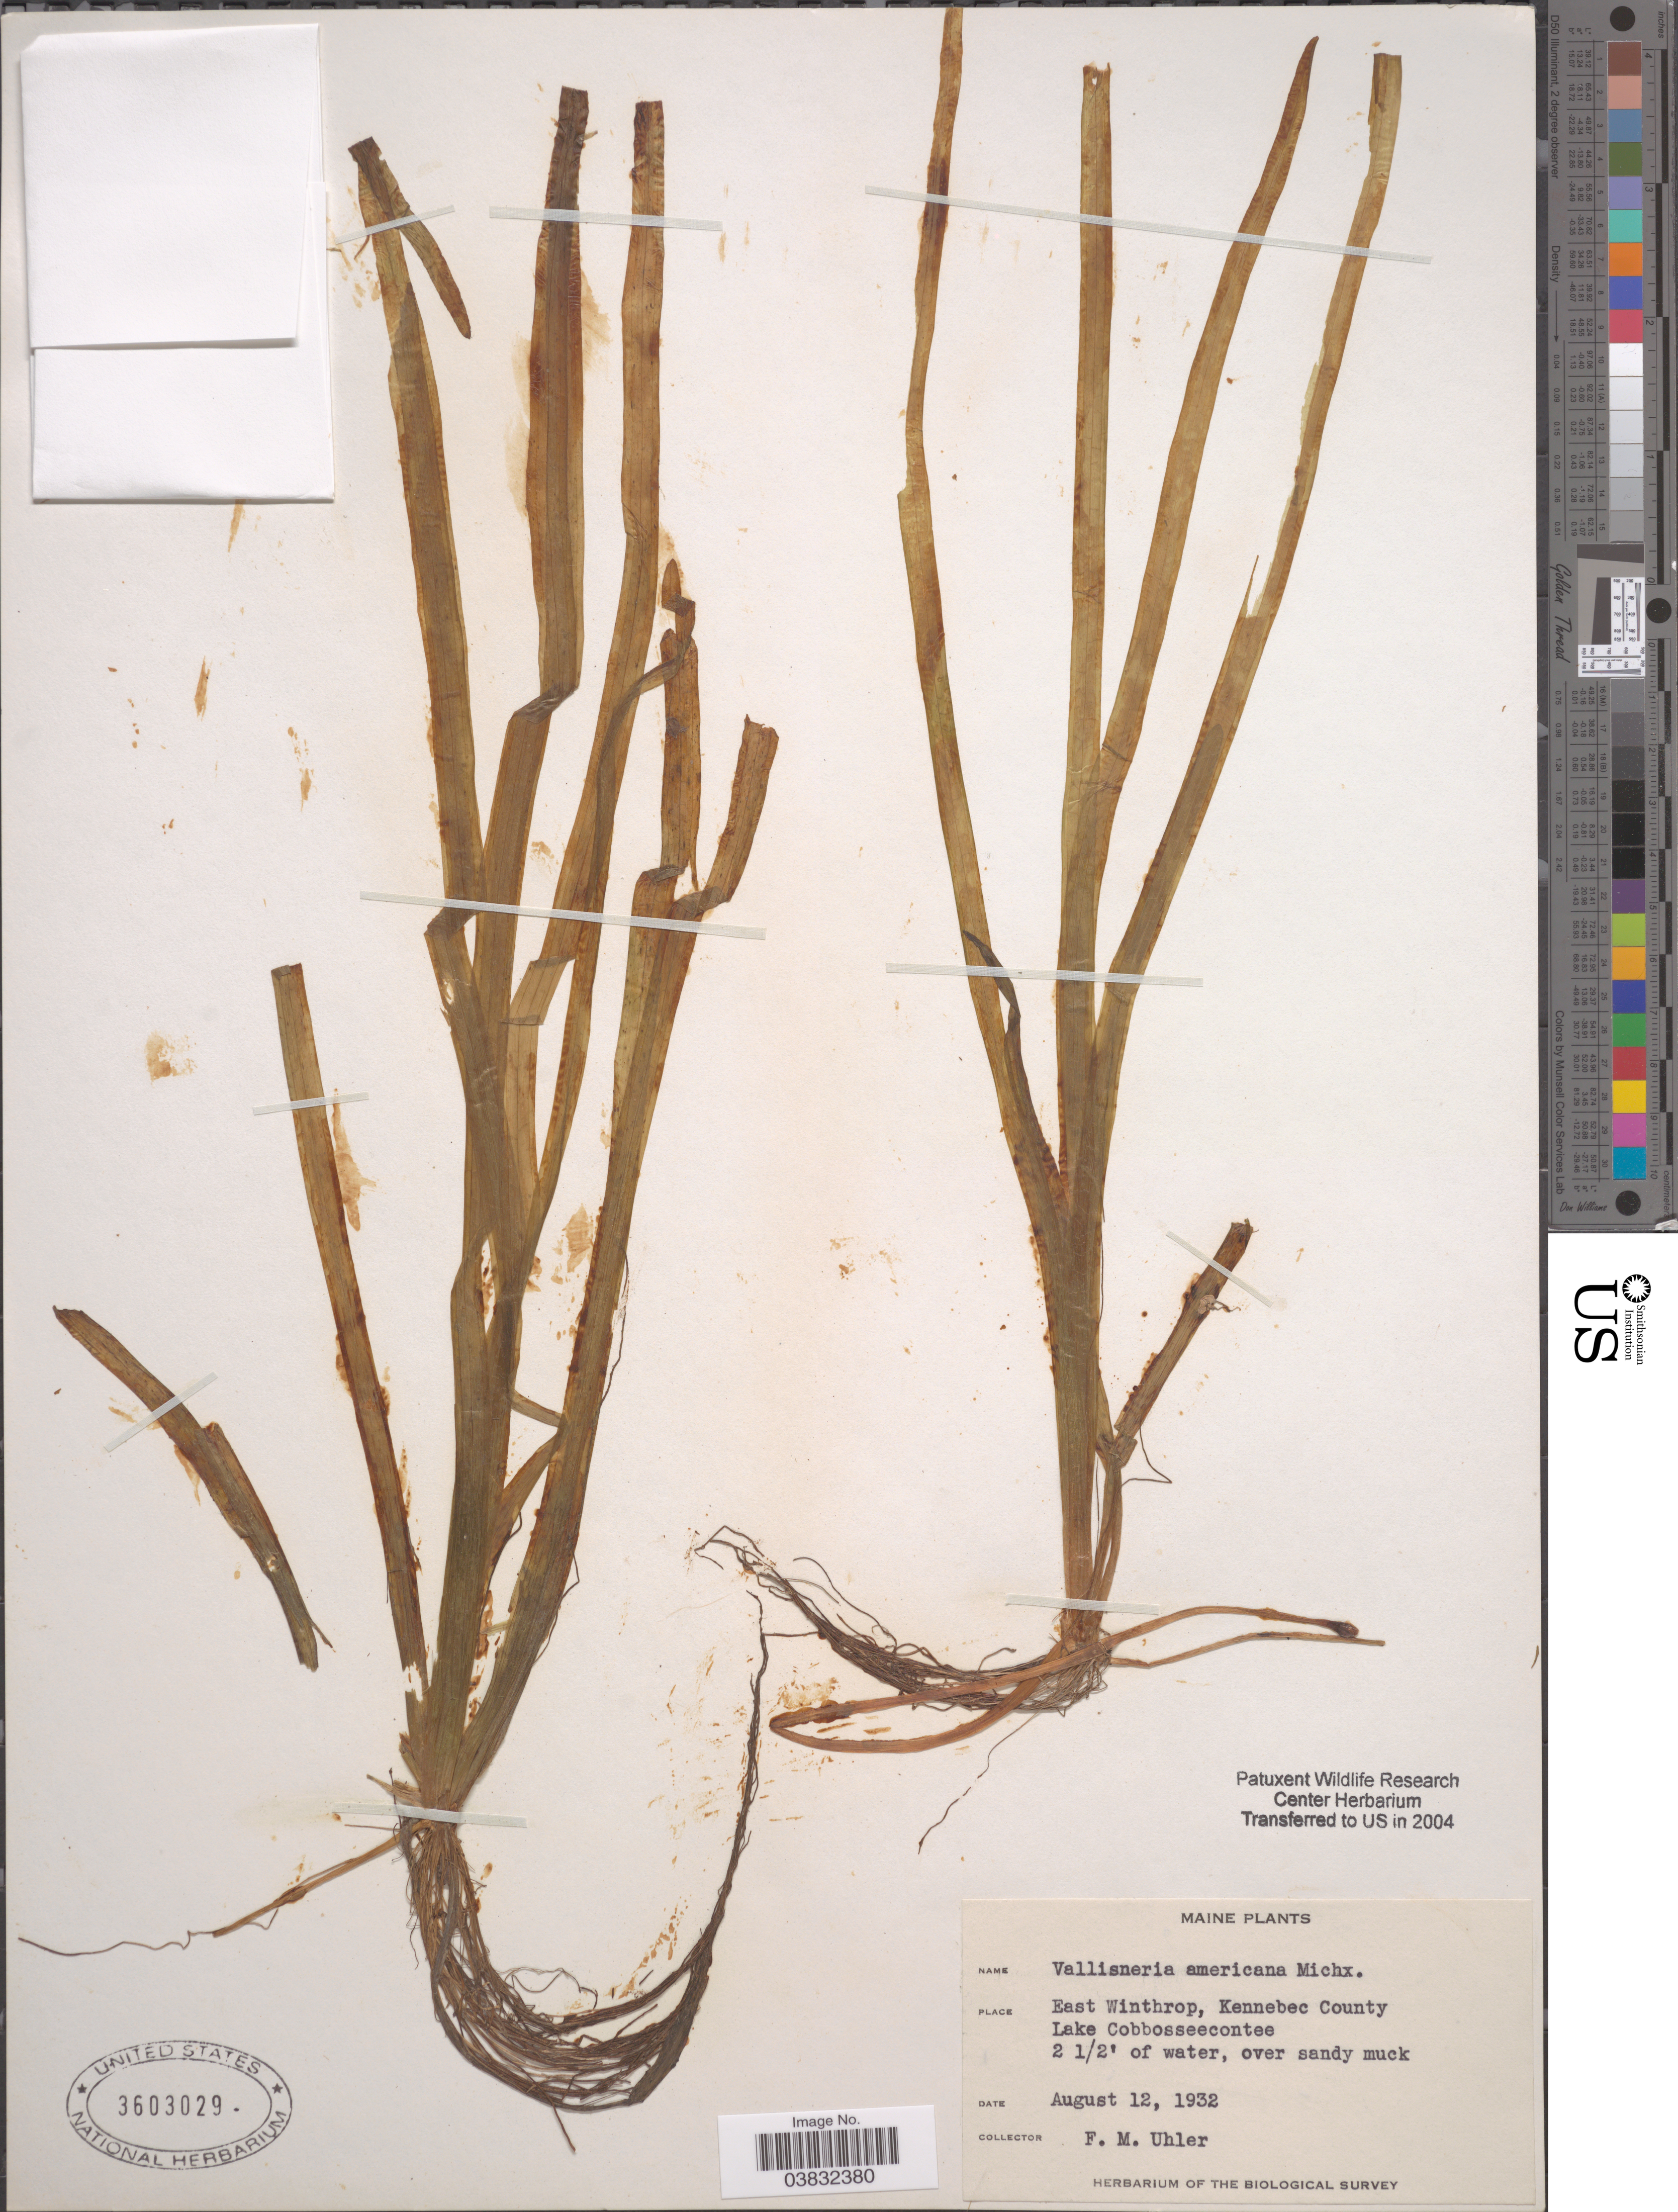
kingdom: Plantae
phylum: Tracheophyta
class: Liliopsida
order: Alismatales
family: Hydrocharitaceae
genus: Vallisneria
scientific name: Vallisneria americana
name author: Michx.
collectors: F. M. Uhler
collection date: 1932-08-12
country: United States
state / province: Maine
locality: East Winthrop, Kennebec County. Lake Cobbosseecontee.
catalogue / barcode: US 3603029